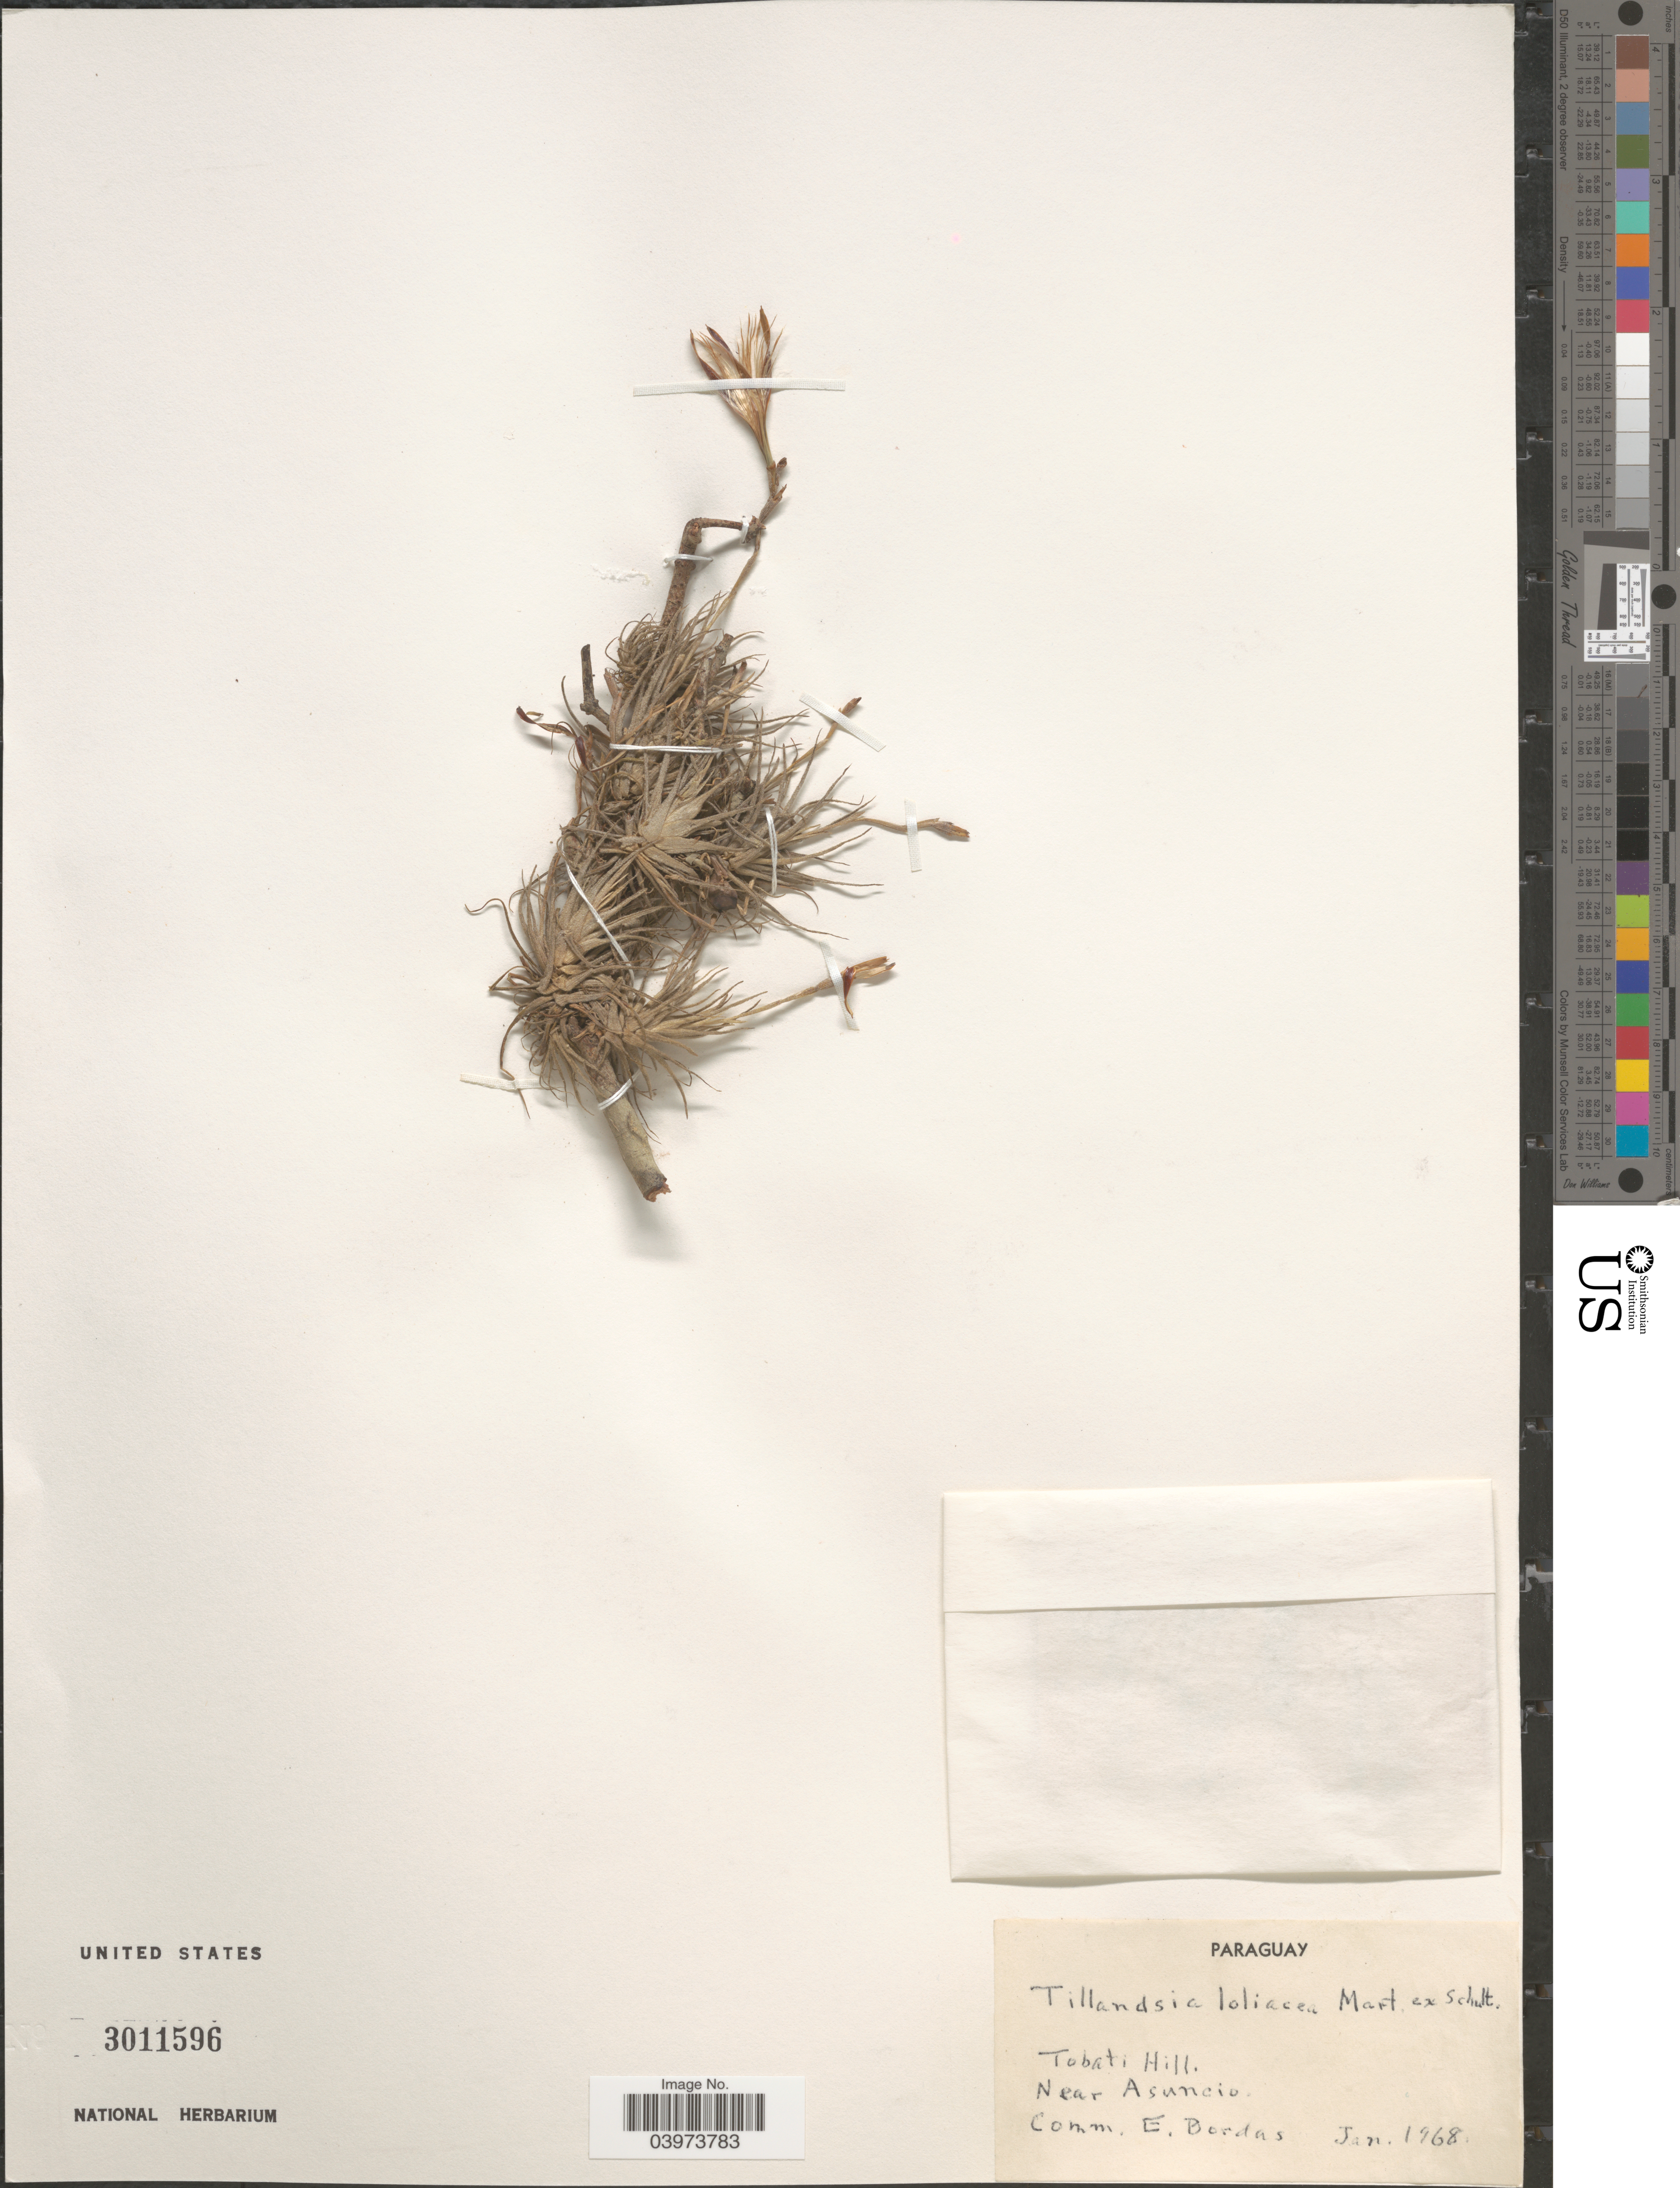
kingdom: Plantae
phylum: Tracheophyta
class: Liliopsida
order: Poales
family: Bromeliaceae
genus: Tillandsia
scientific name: Tillandsia loliacea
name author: Mart. ex Schult. f.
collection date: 1968-01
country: Paraguay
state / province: Asuncion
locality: Tobati Hill. Near Asuncion.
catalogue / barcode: US 3011596